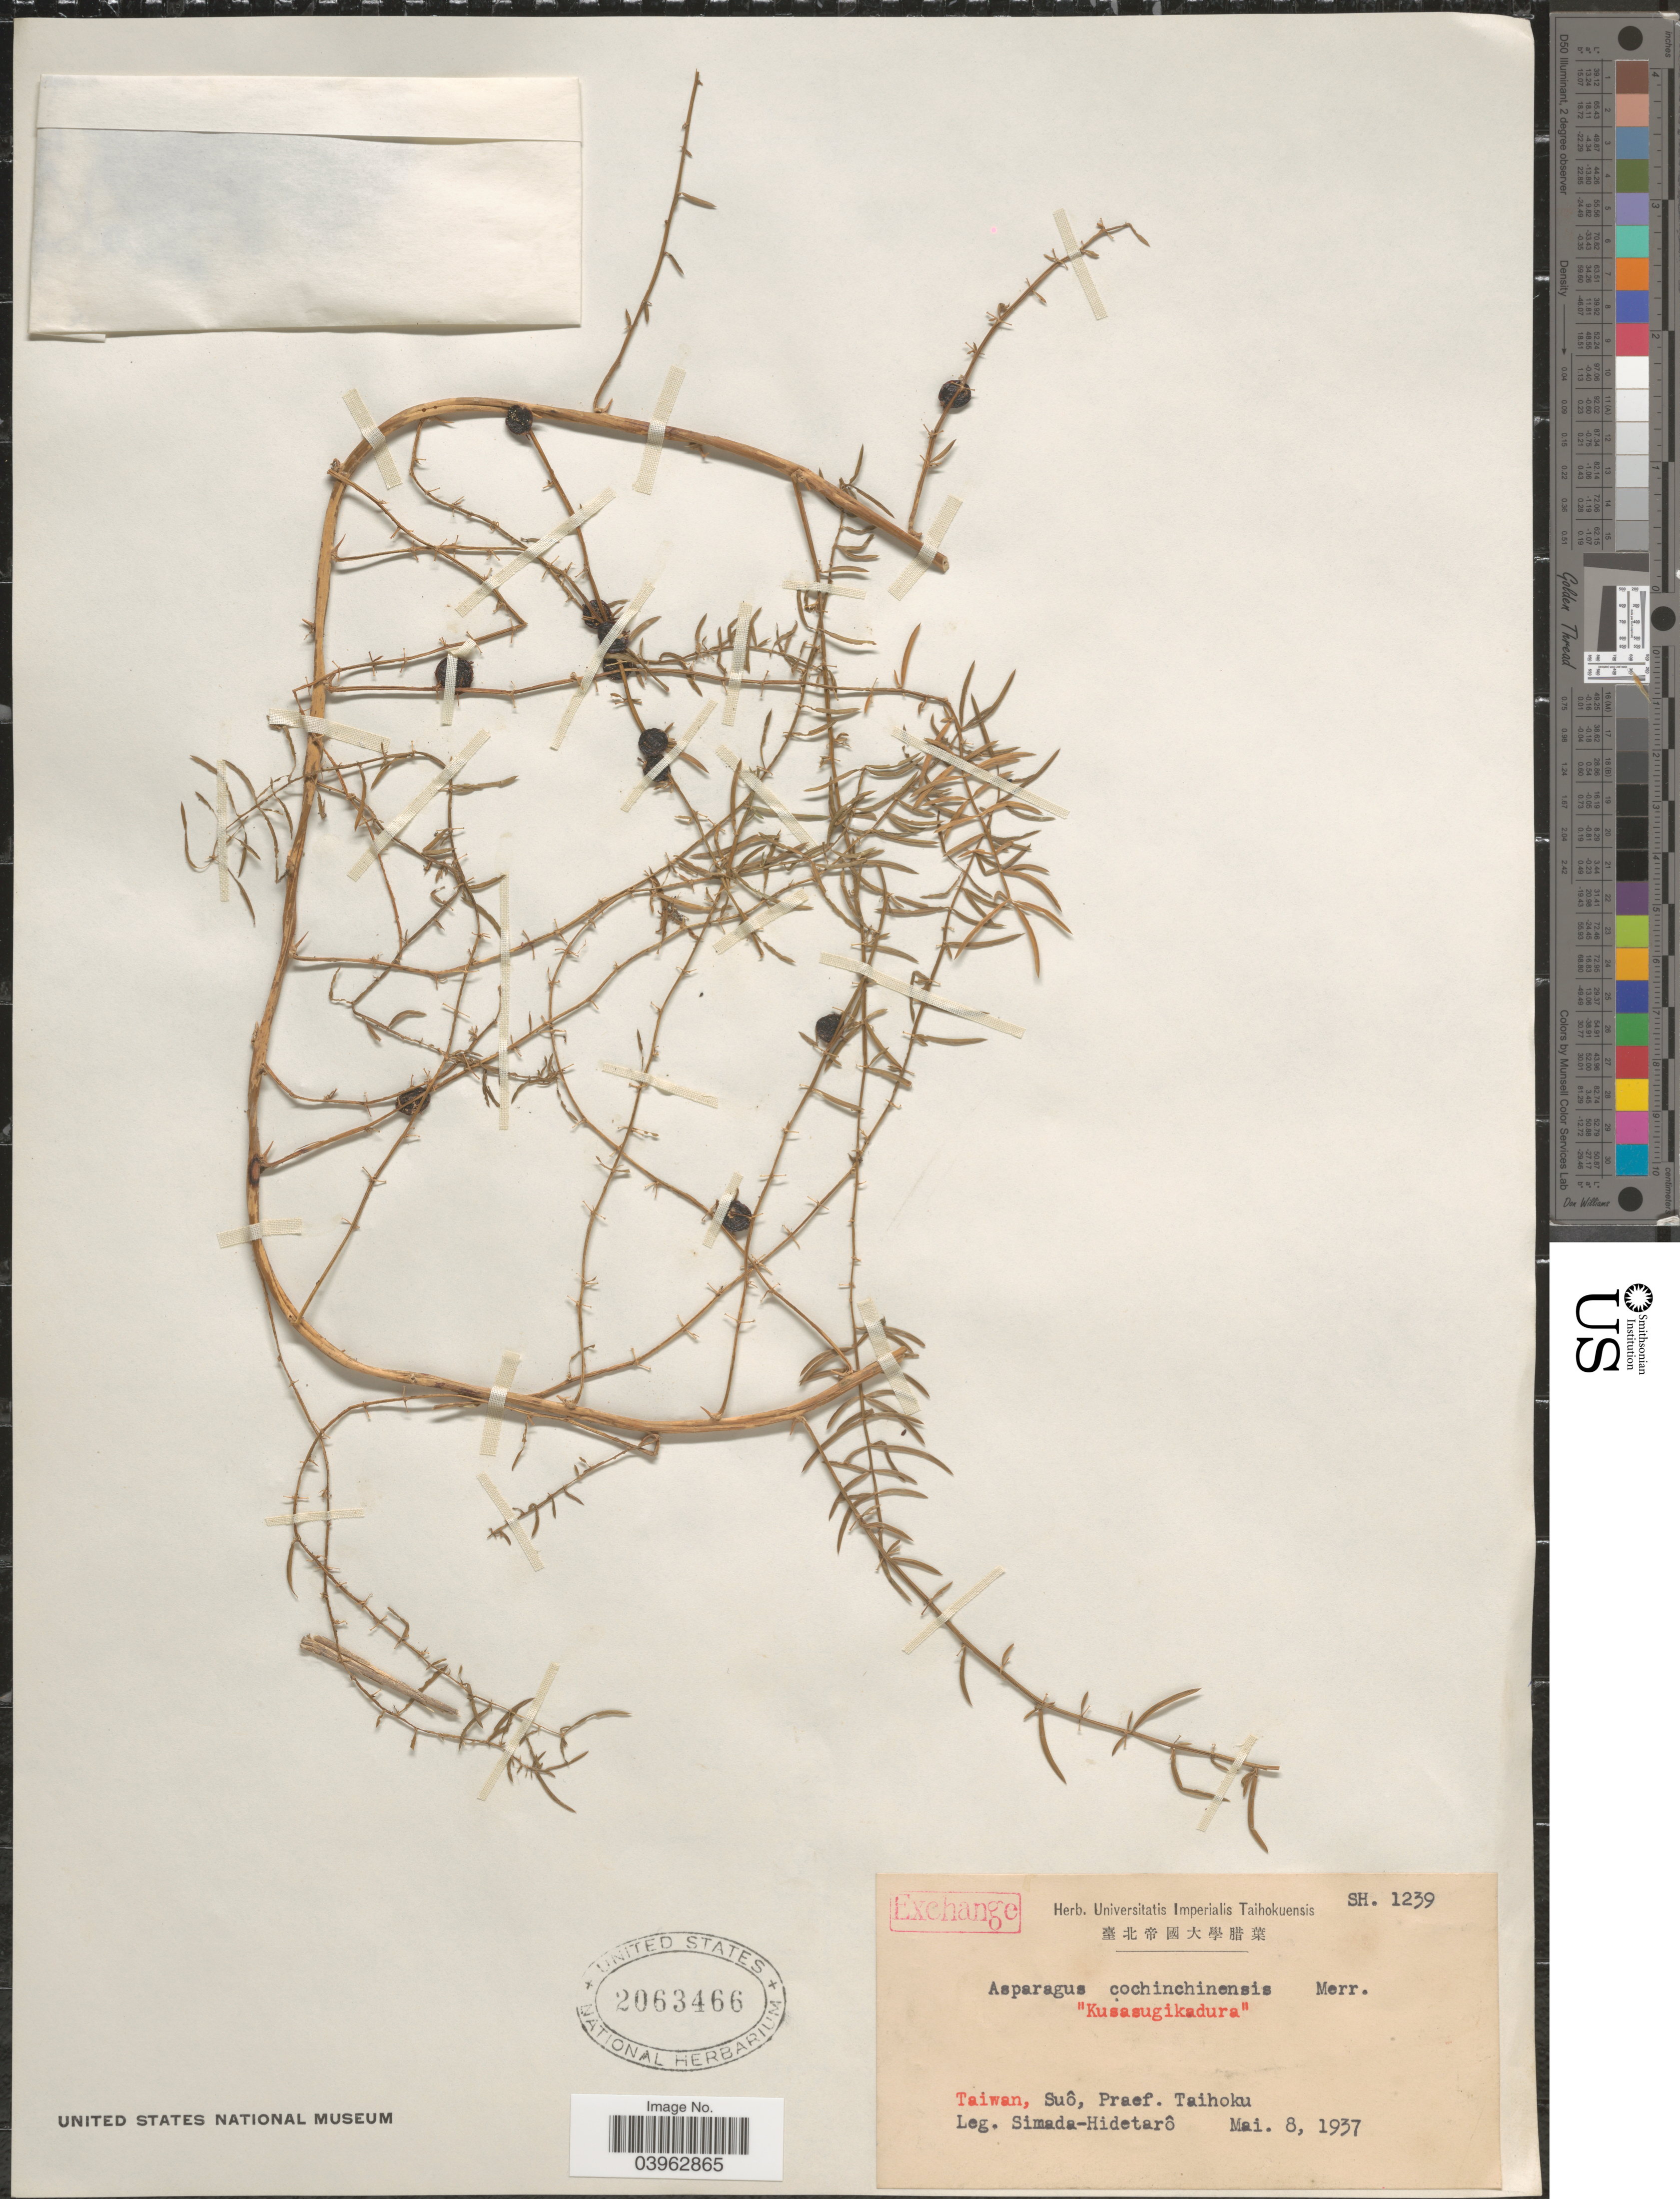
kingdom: Plantae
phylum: Tracheophyta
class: Liliopsida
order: Asparagales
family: Asparagaceae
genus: Asparagus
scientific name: Asparagus cochinchinensis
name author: (Lour.) Merr.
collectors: Simada & Hidetaro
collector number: SH1239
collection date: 1937-05-08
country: Taiwan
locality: Suô, Praef. Taihoku.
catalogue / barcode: US 2063466